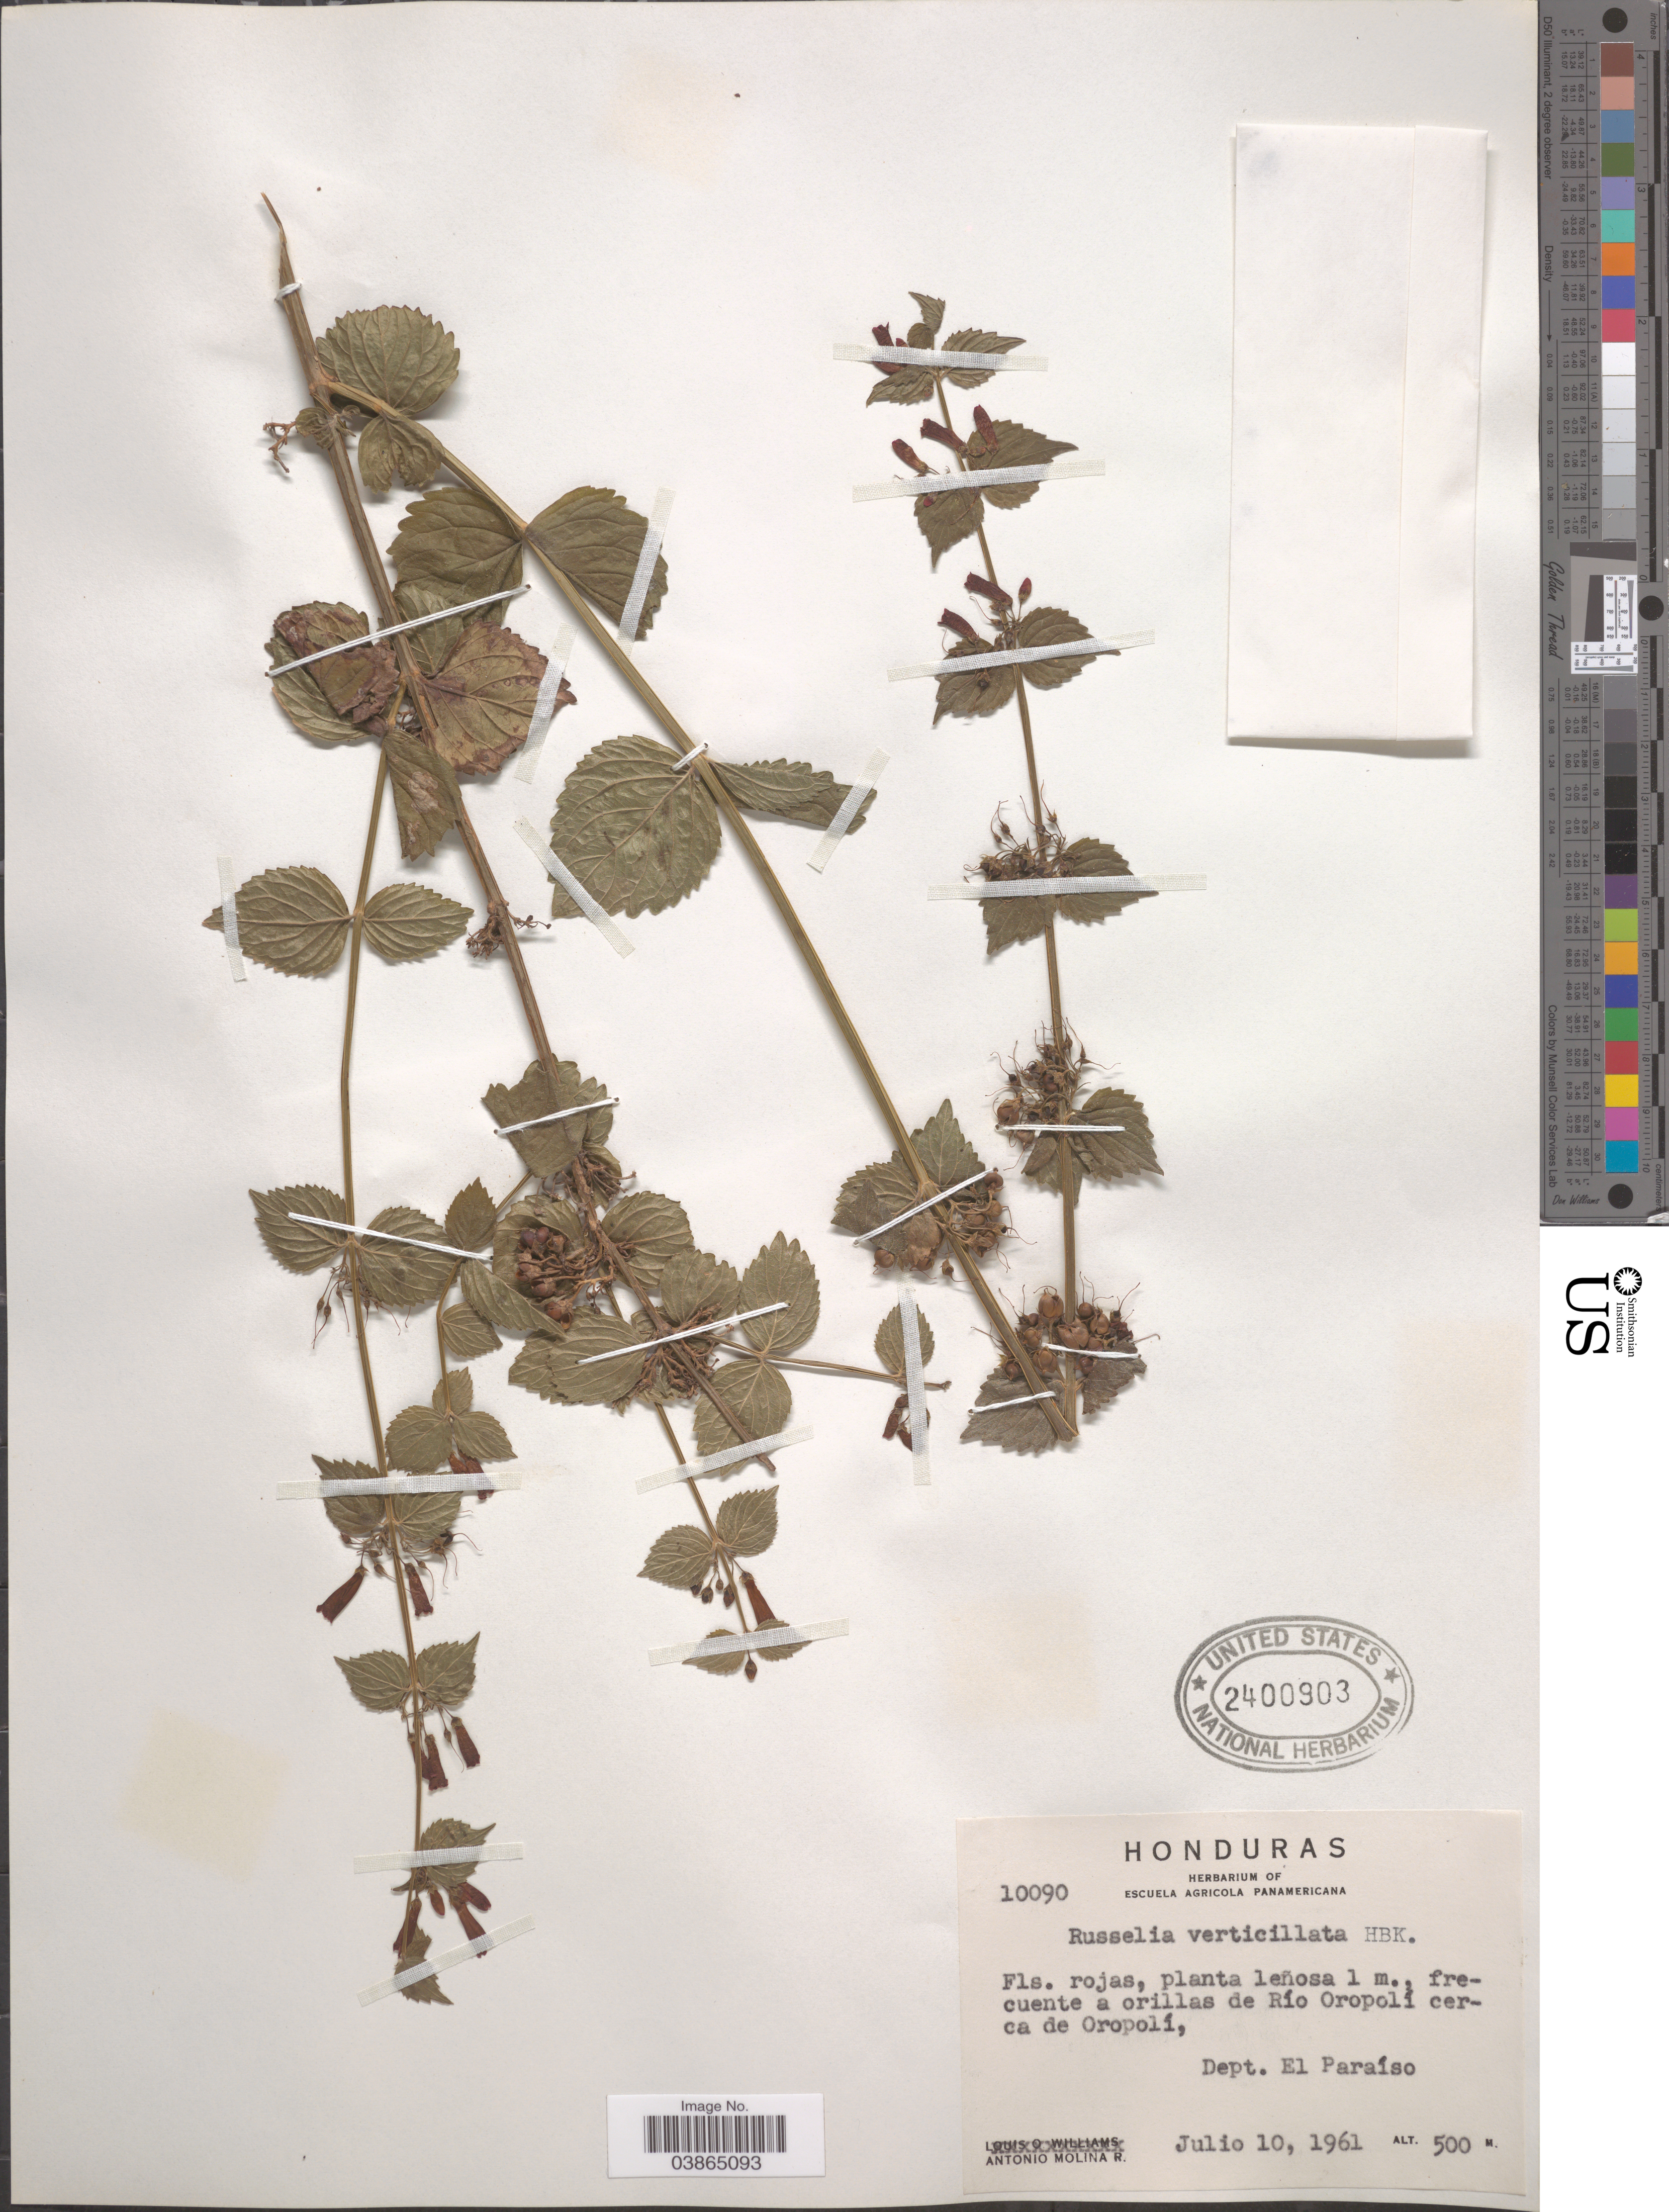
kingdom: Plantae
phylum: Tracheophyta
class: Magnoliopsida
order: Lamiales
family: Plantaginaceae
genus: Russelia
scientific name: Russelia verticillata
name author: Kunth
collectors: A. Molina R.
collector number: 10090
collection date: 1961-07-10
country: Honduras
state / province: El Paraiso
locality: Frecuente a orillas de Río Oropolí cerca de Oropolí, Dept. El Paraíso.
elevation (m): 500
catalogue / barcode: US 2400903